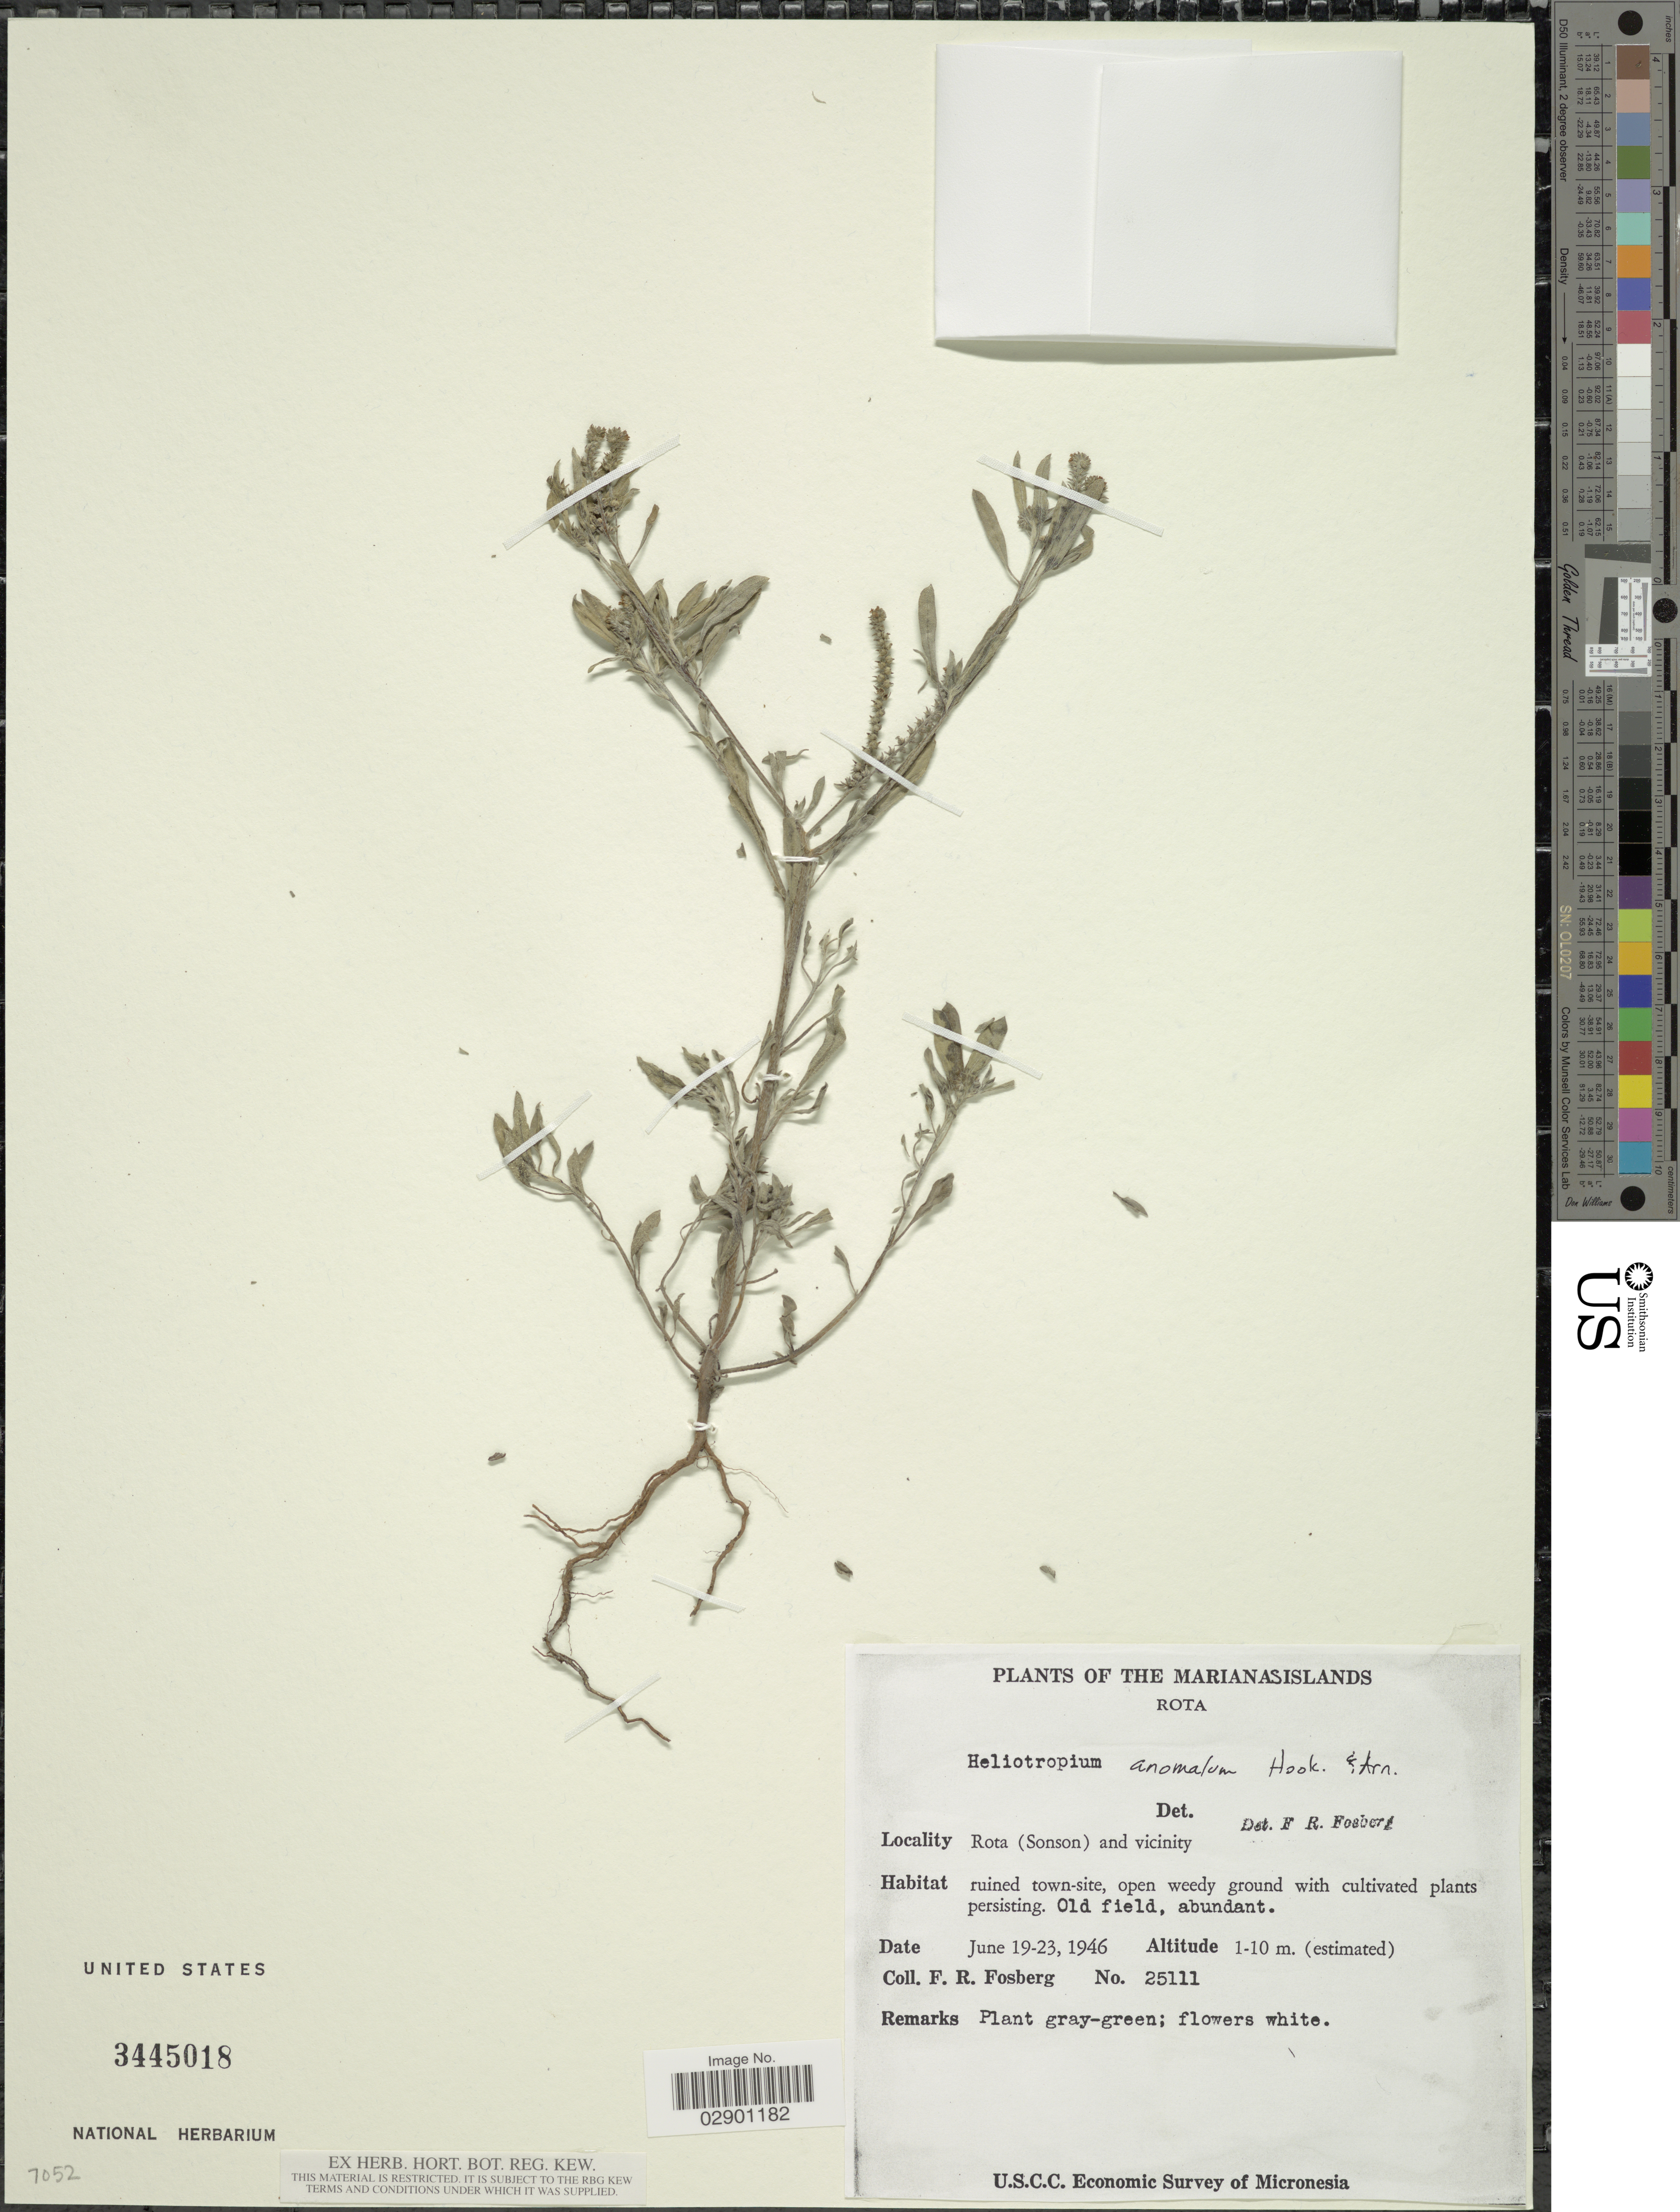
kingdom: Plantae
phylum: Tracheophyta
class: Magnoliopsida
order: Boraginales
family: Heliotropiaceae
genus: Heliotropium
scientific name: Heliotropium anomalum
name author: Hook. & Arn.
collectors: F. R. Fosberg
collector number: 25111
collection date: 1946-06-19/1946-06-23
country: Northern Mariana Islands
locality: Marianas Islands. Rota. Rota (Sonson) and vicinity.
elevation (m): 1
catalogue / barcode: US 3445018